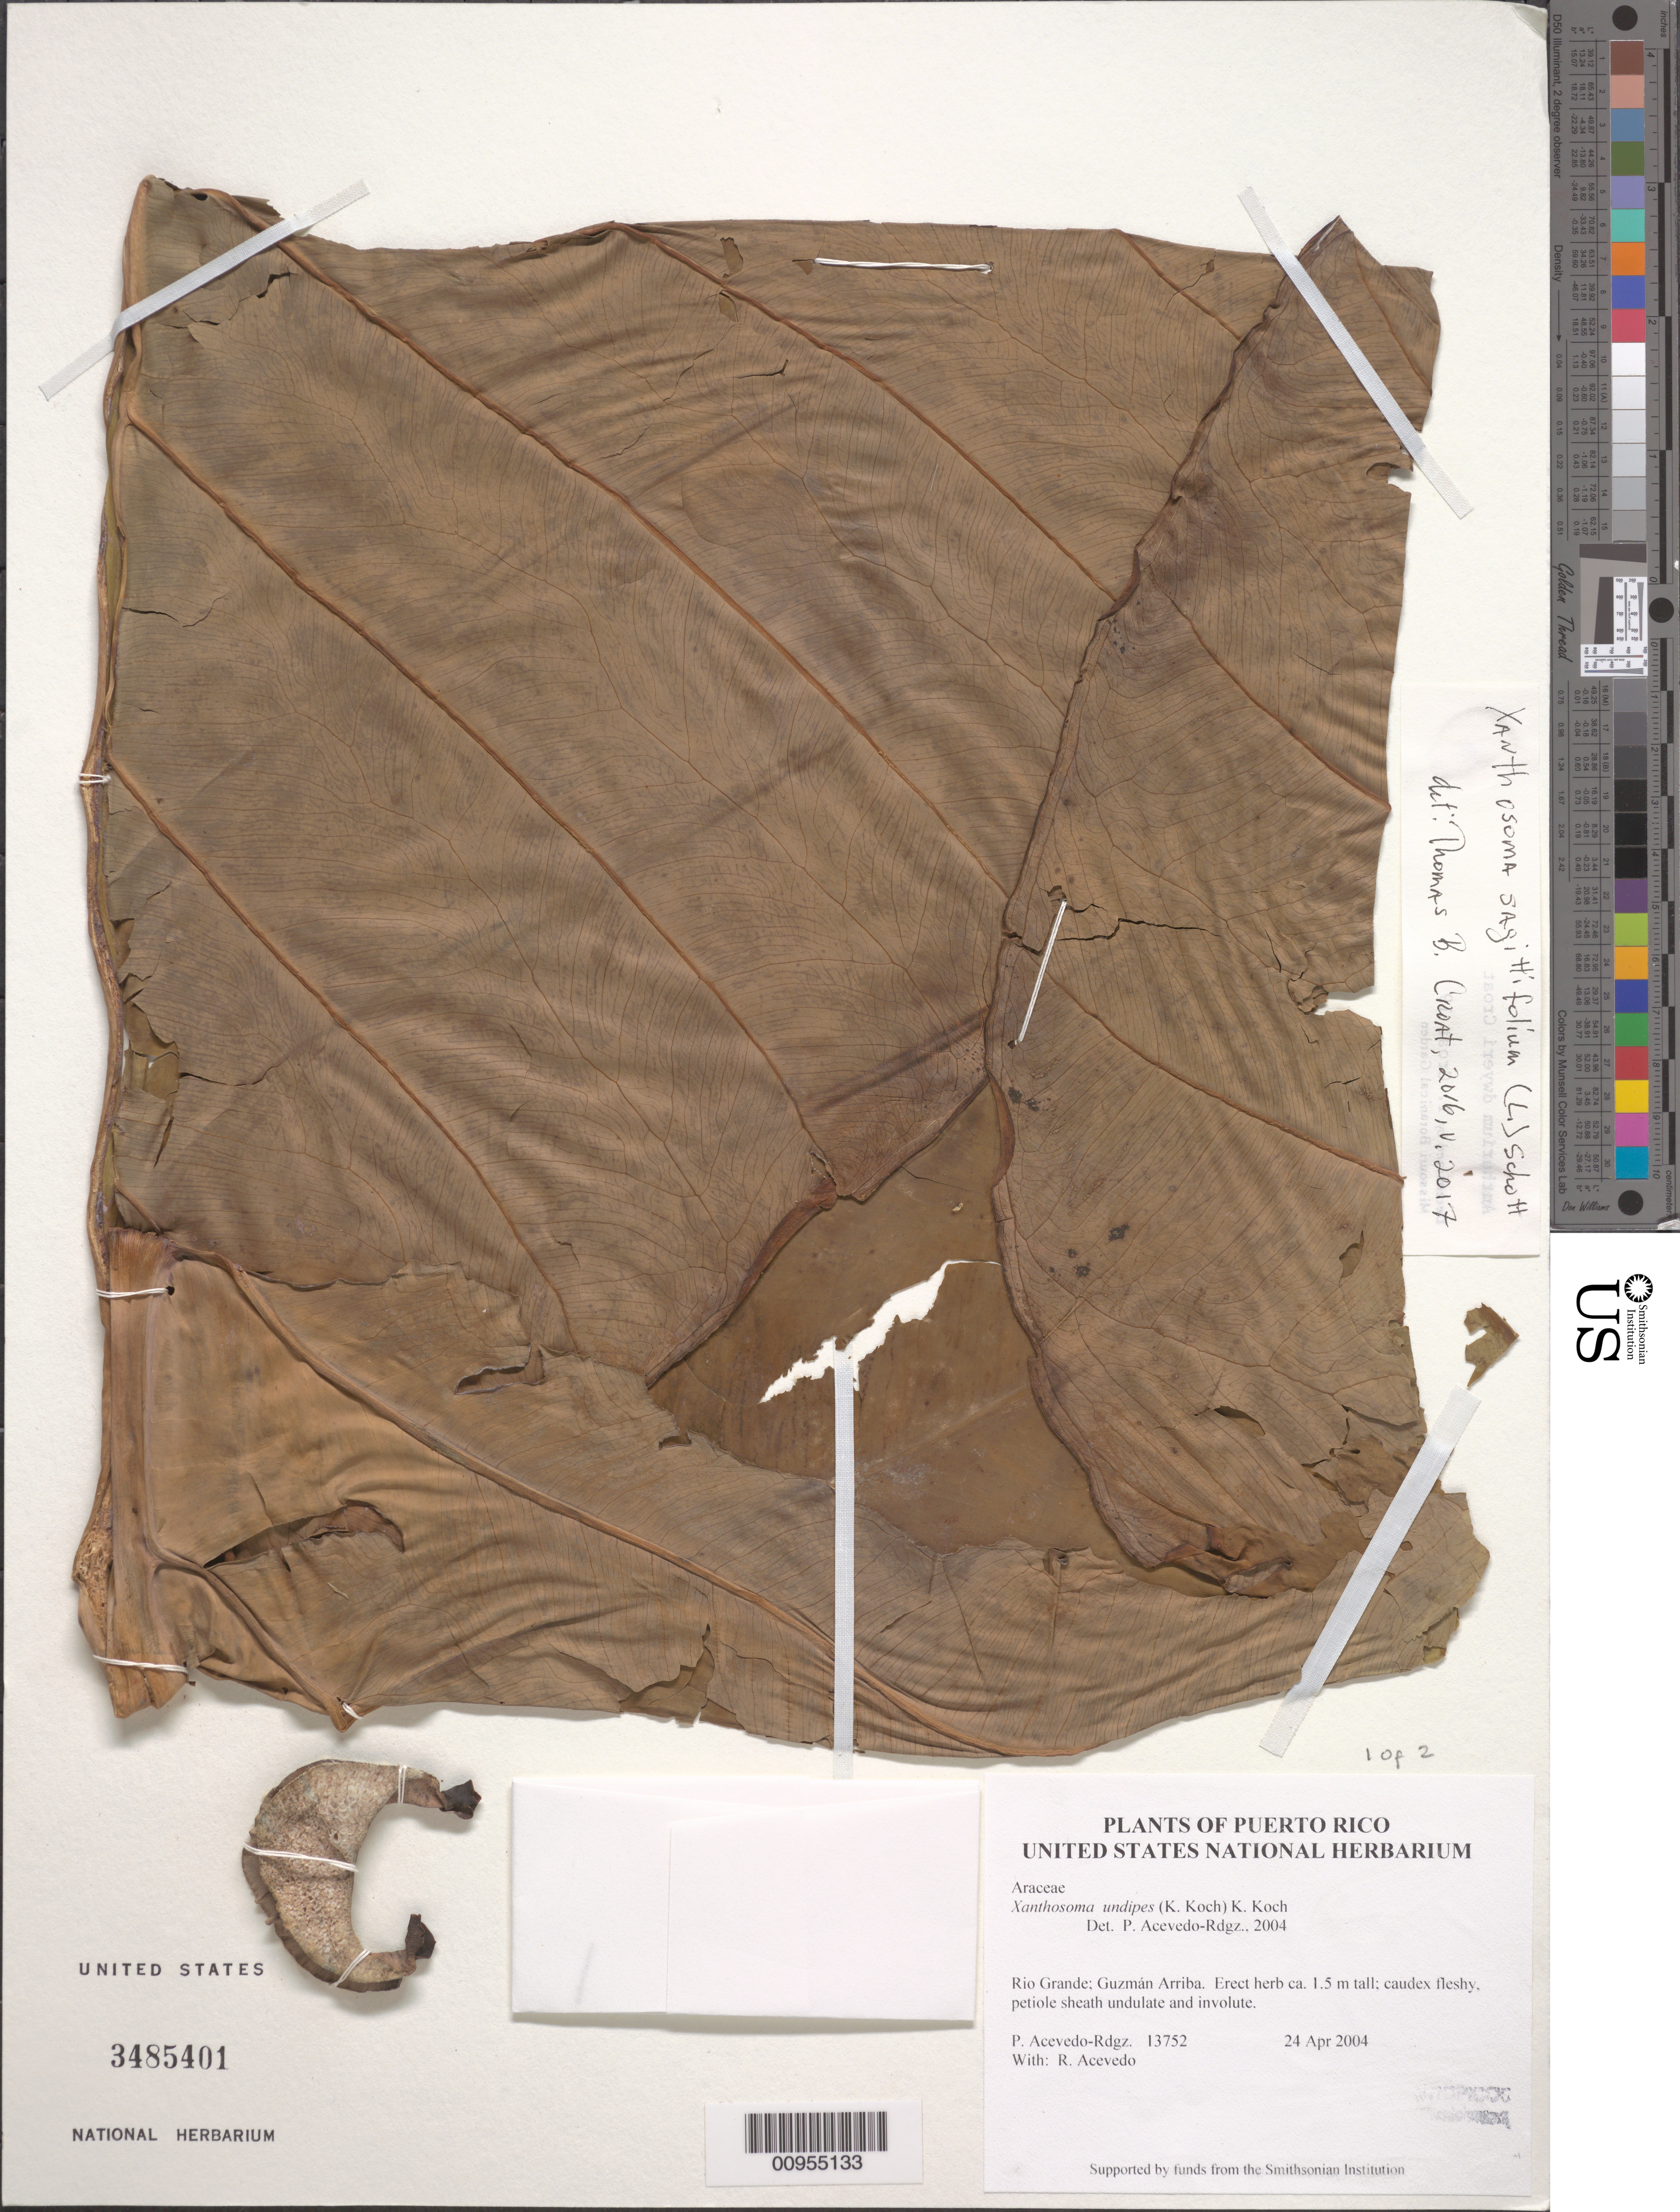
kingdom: Plantae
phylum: Tracheophyta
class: Liliopsida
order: Alismatales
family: Araceae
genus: Xanthosoma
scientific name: Xanthosoma sagittifolium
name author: (L.) Schott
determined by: Croat, Thomas B., Missouri Botanical Garden (MO)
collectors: P. Acevedo-Rodr. & R. Acevedo R.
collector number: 13752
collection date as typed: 24 Apr 2004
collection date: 2004-04-24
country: Puerto Rico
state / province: Río Grande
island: Puerto Rico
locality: Rio Grande; Guzmán Arriba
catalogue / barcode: US 3485401